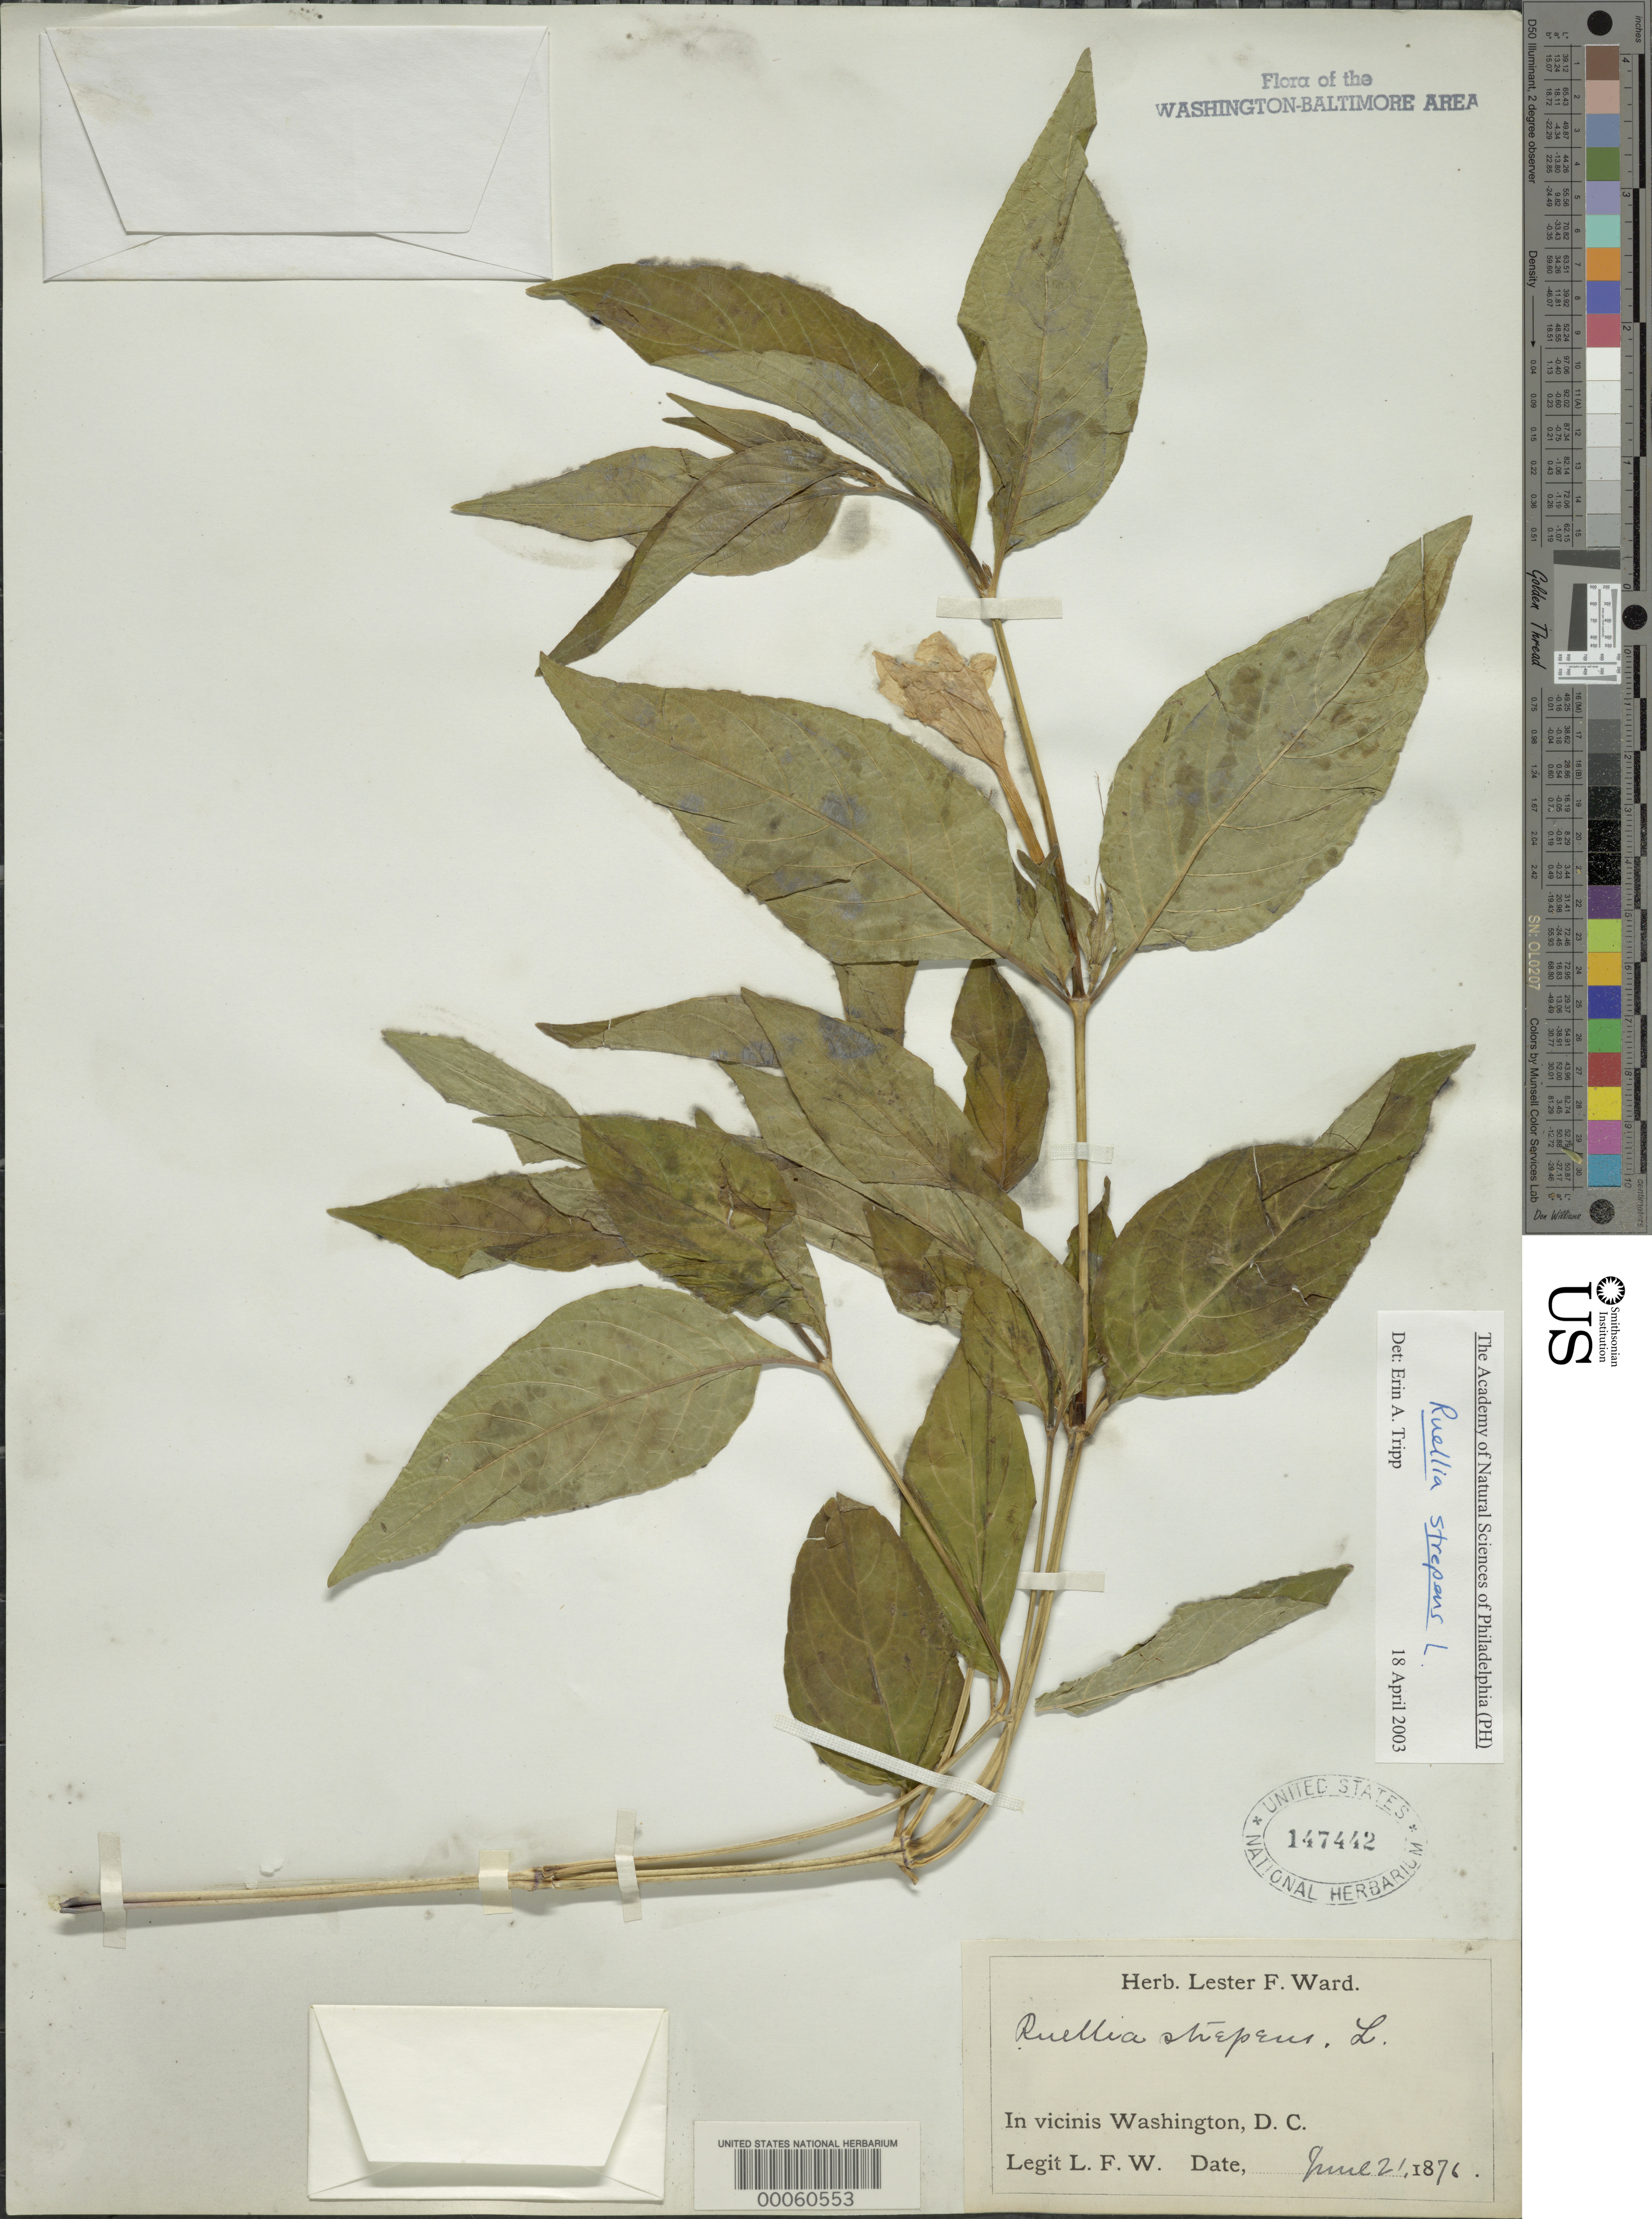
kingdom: Plantae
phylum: Tracheophyta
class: Magnoliopsida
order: Lamiales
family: Acanthaceae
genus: Ruellia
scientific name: Ruellia strepens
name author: L.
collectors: L. F. Ward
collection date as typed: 21 Jun 1876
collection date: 1876-06-21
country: United States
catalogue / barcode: US 147442